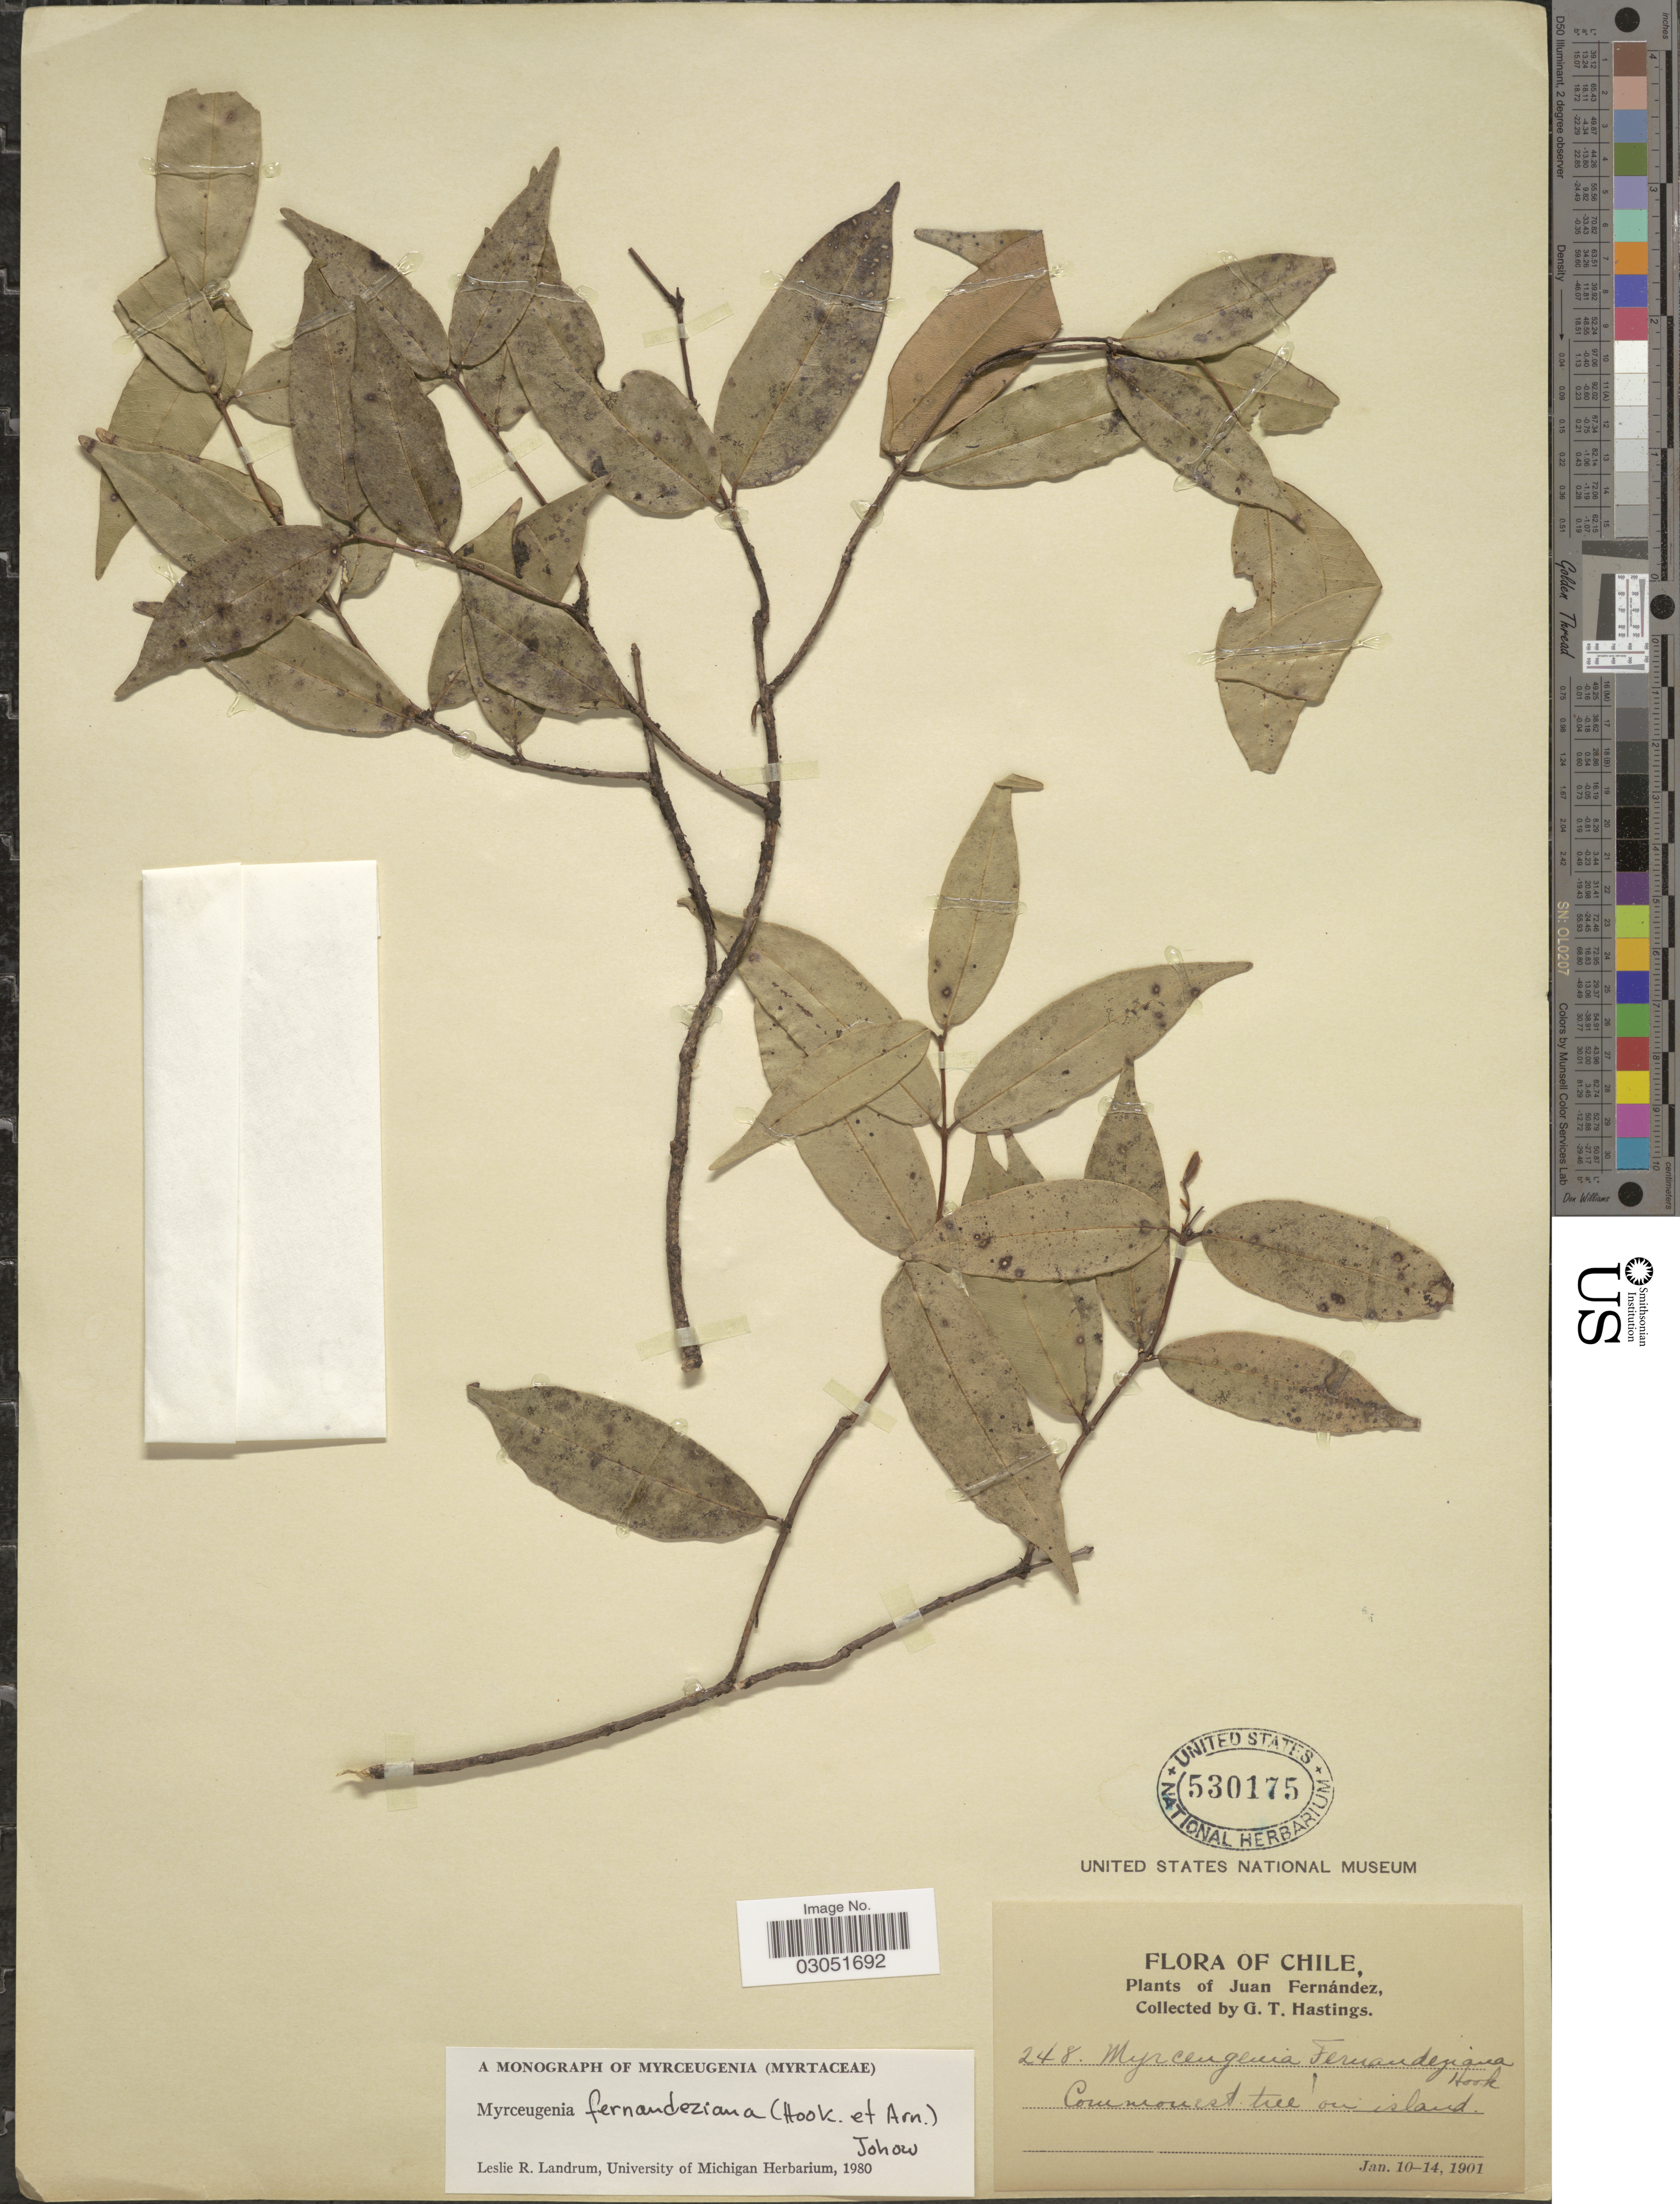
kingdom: Plantae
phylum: Tracheophyta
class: Magnoliopsida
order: Myrtales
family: Myrtaceae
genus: Nothomyrcia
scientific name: Nothomyrcia fernandeziana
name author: (Hook. & Arn.) Kausel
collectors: G. Hastings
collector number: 248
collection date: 1901-01-10/1901-01-14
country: Chile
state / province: Valparaíso (V)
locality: Juan Fernández.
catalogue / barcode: US 530175